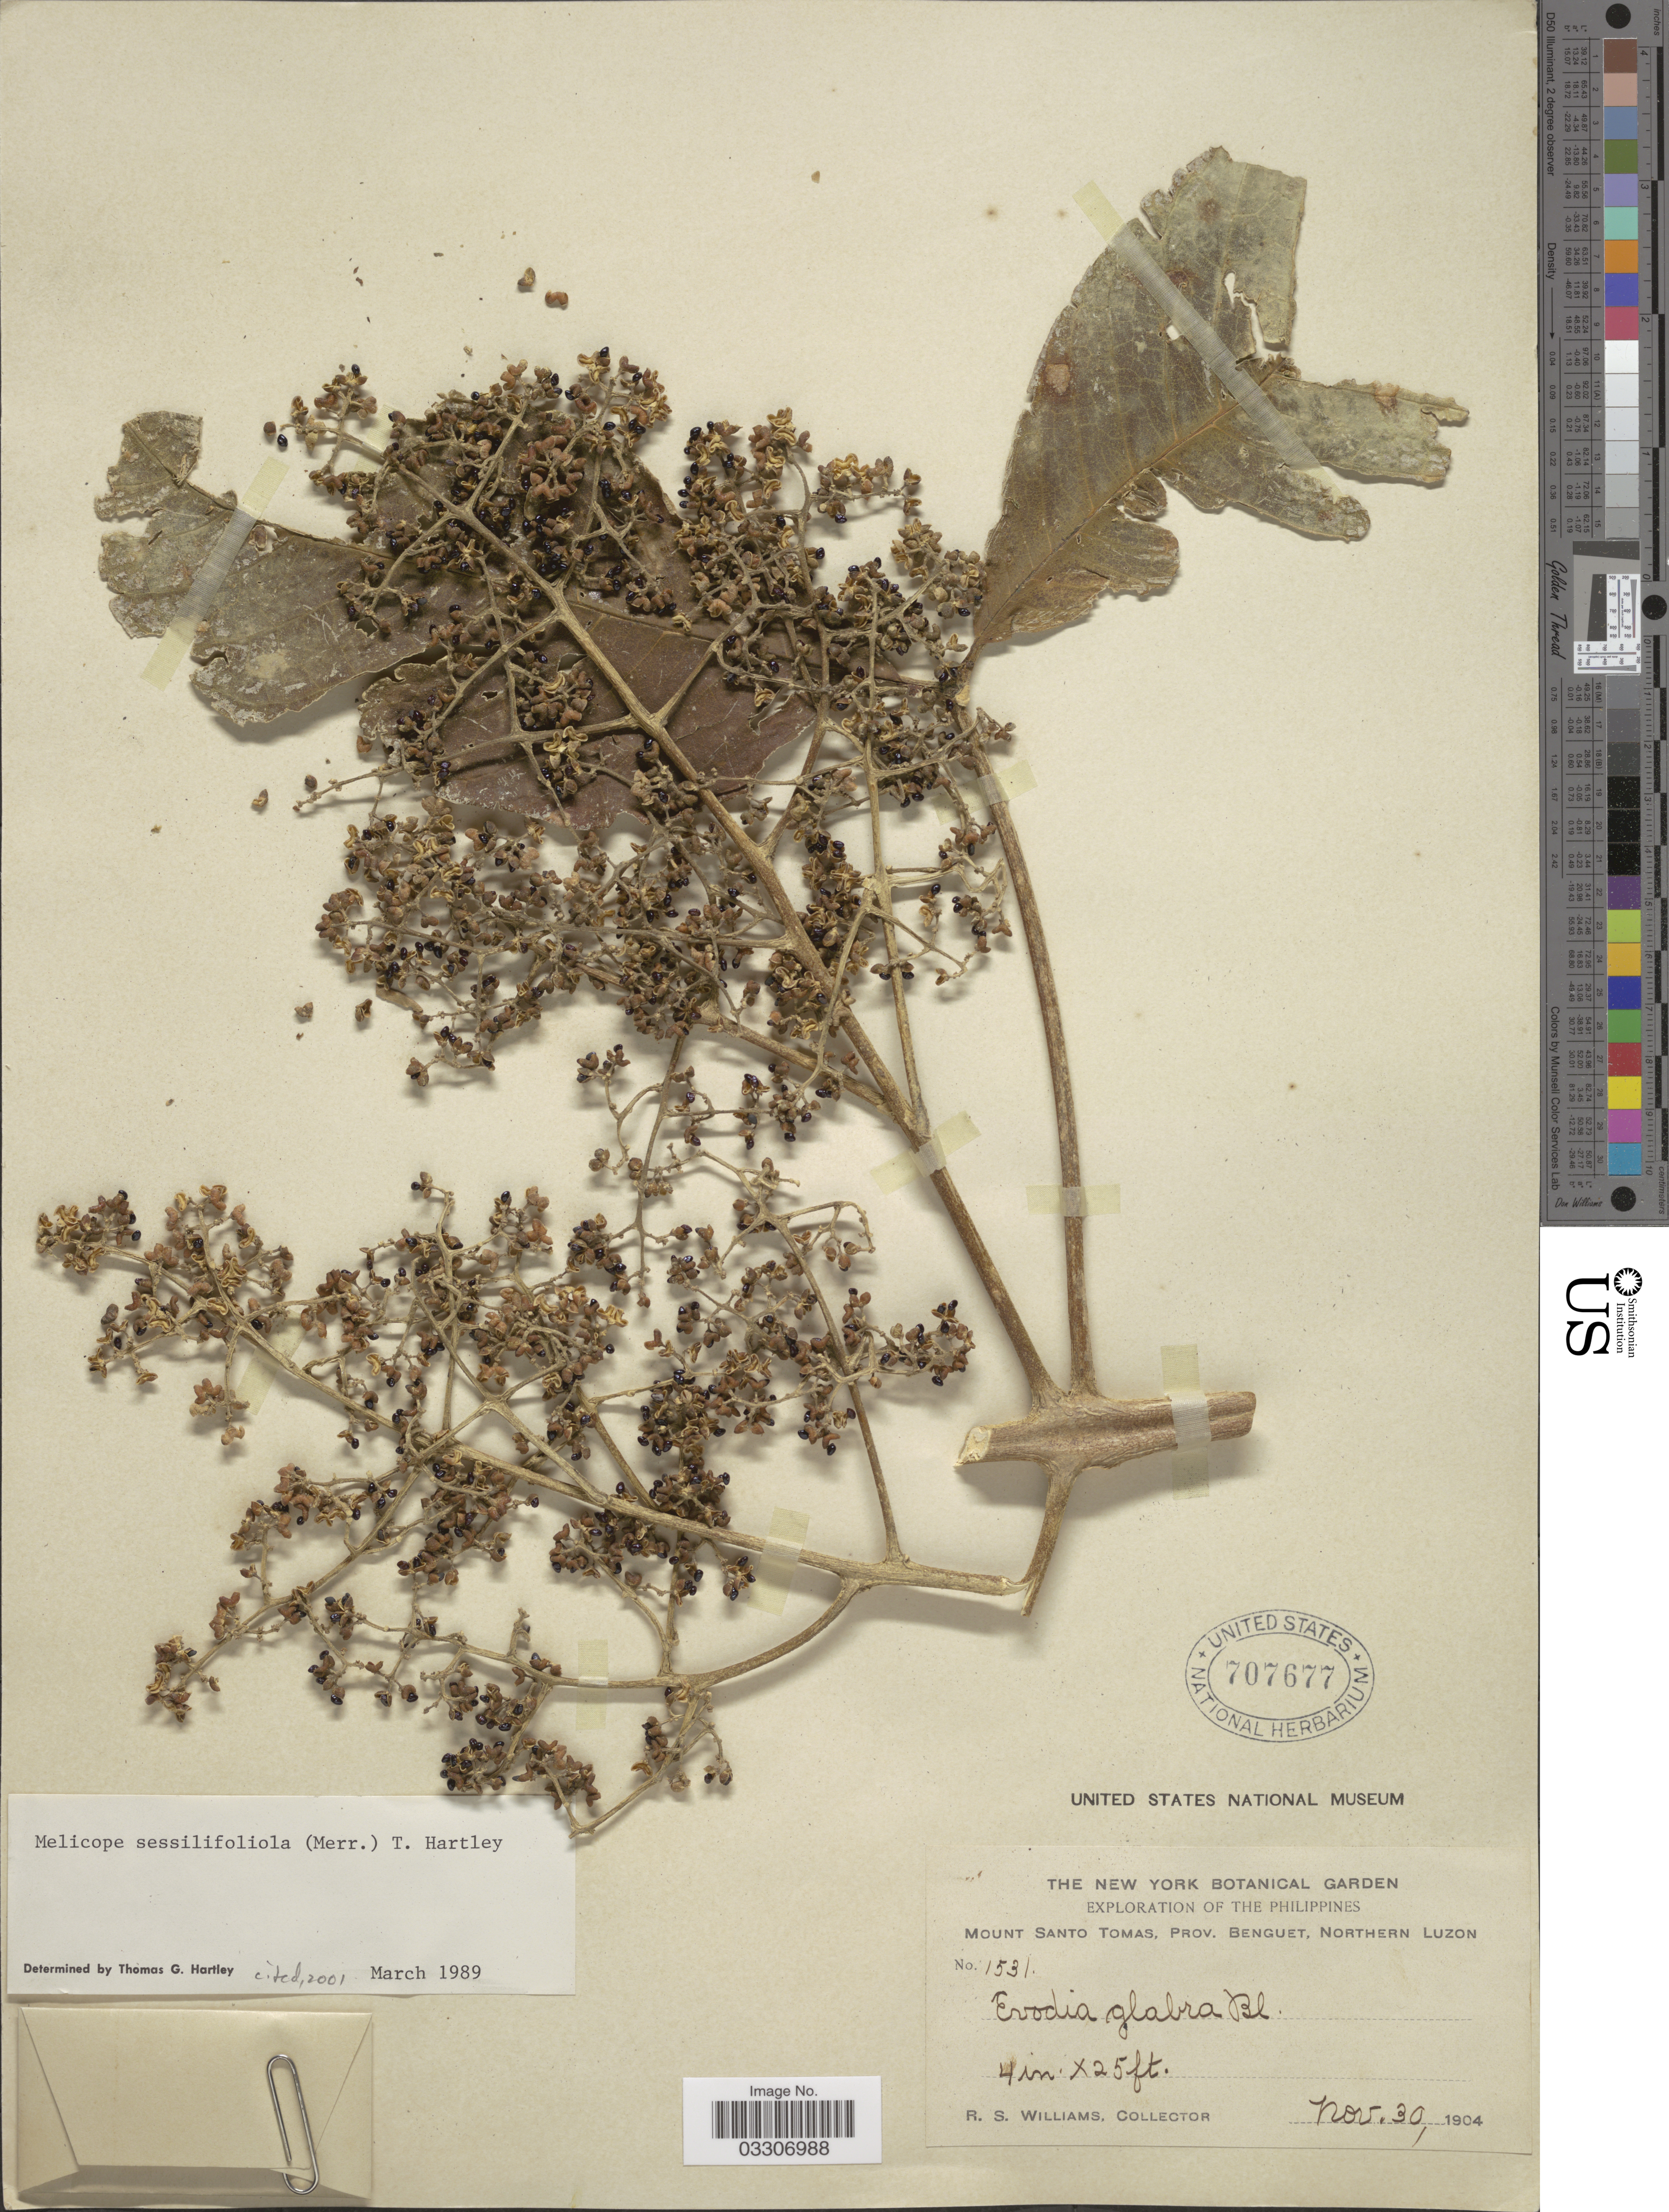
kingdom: Plantae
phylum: Tracheophyta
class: Magnoliopsida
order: Sapindales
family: Rutaceae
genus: Melicope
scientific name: Melicope sessilifoliola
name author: (Merr.) T.G. Hartley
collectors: R. S. Williams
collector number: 1531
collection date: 1904-11-30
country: Philippines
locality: Mount Santo Tomas, Prov. Benguet, Northern Luzon.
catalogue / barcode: US 707677